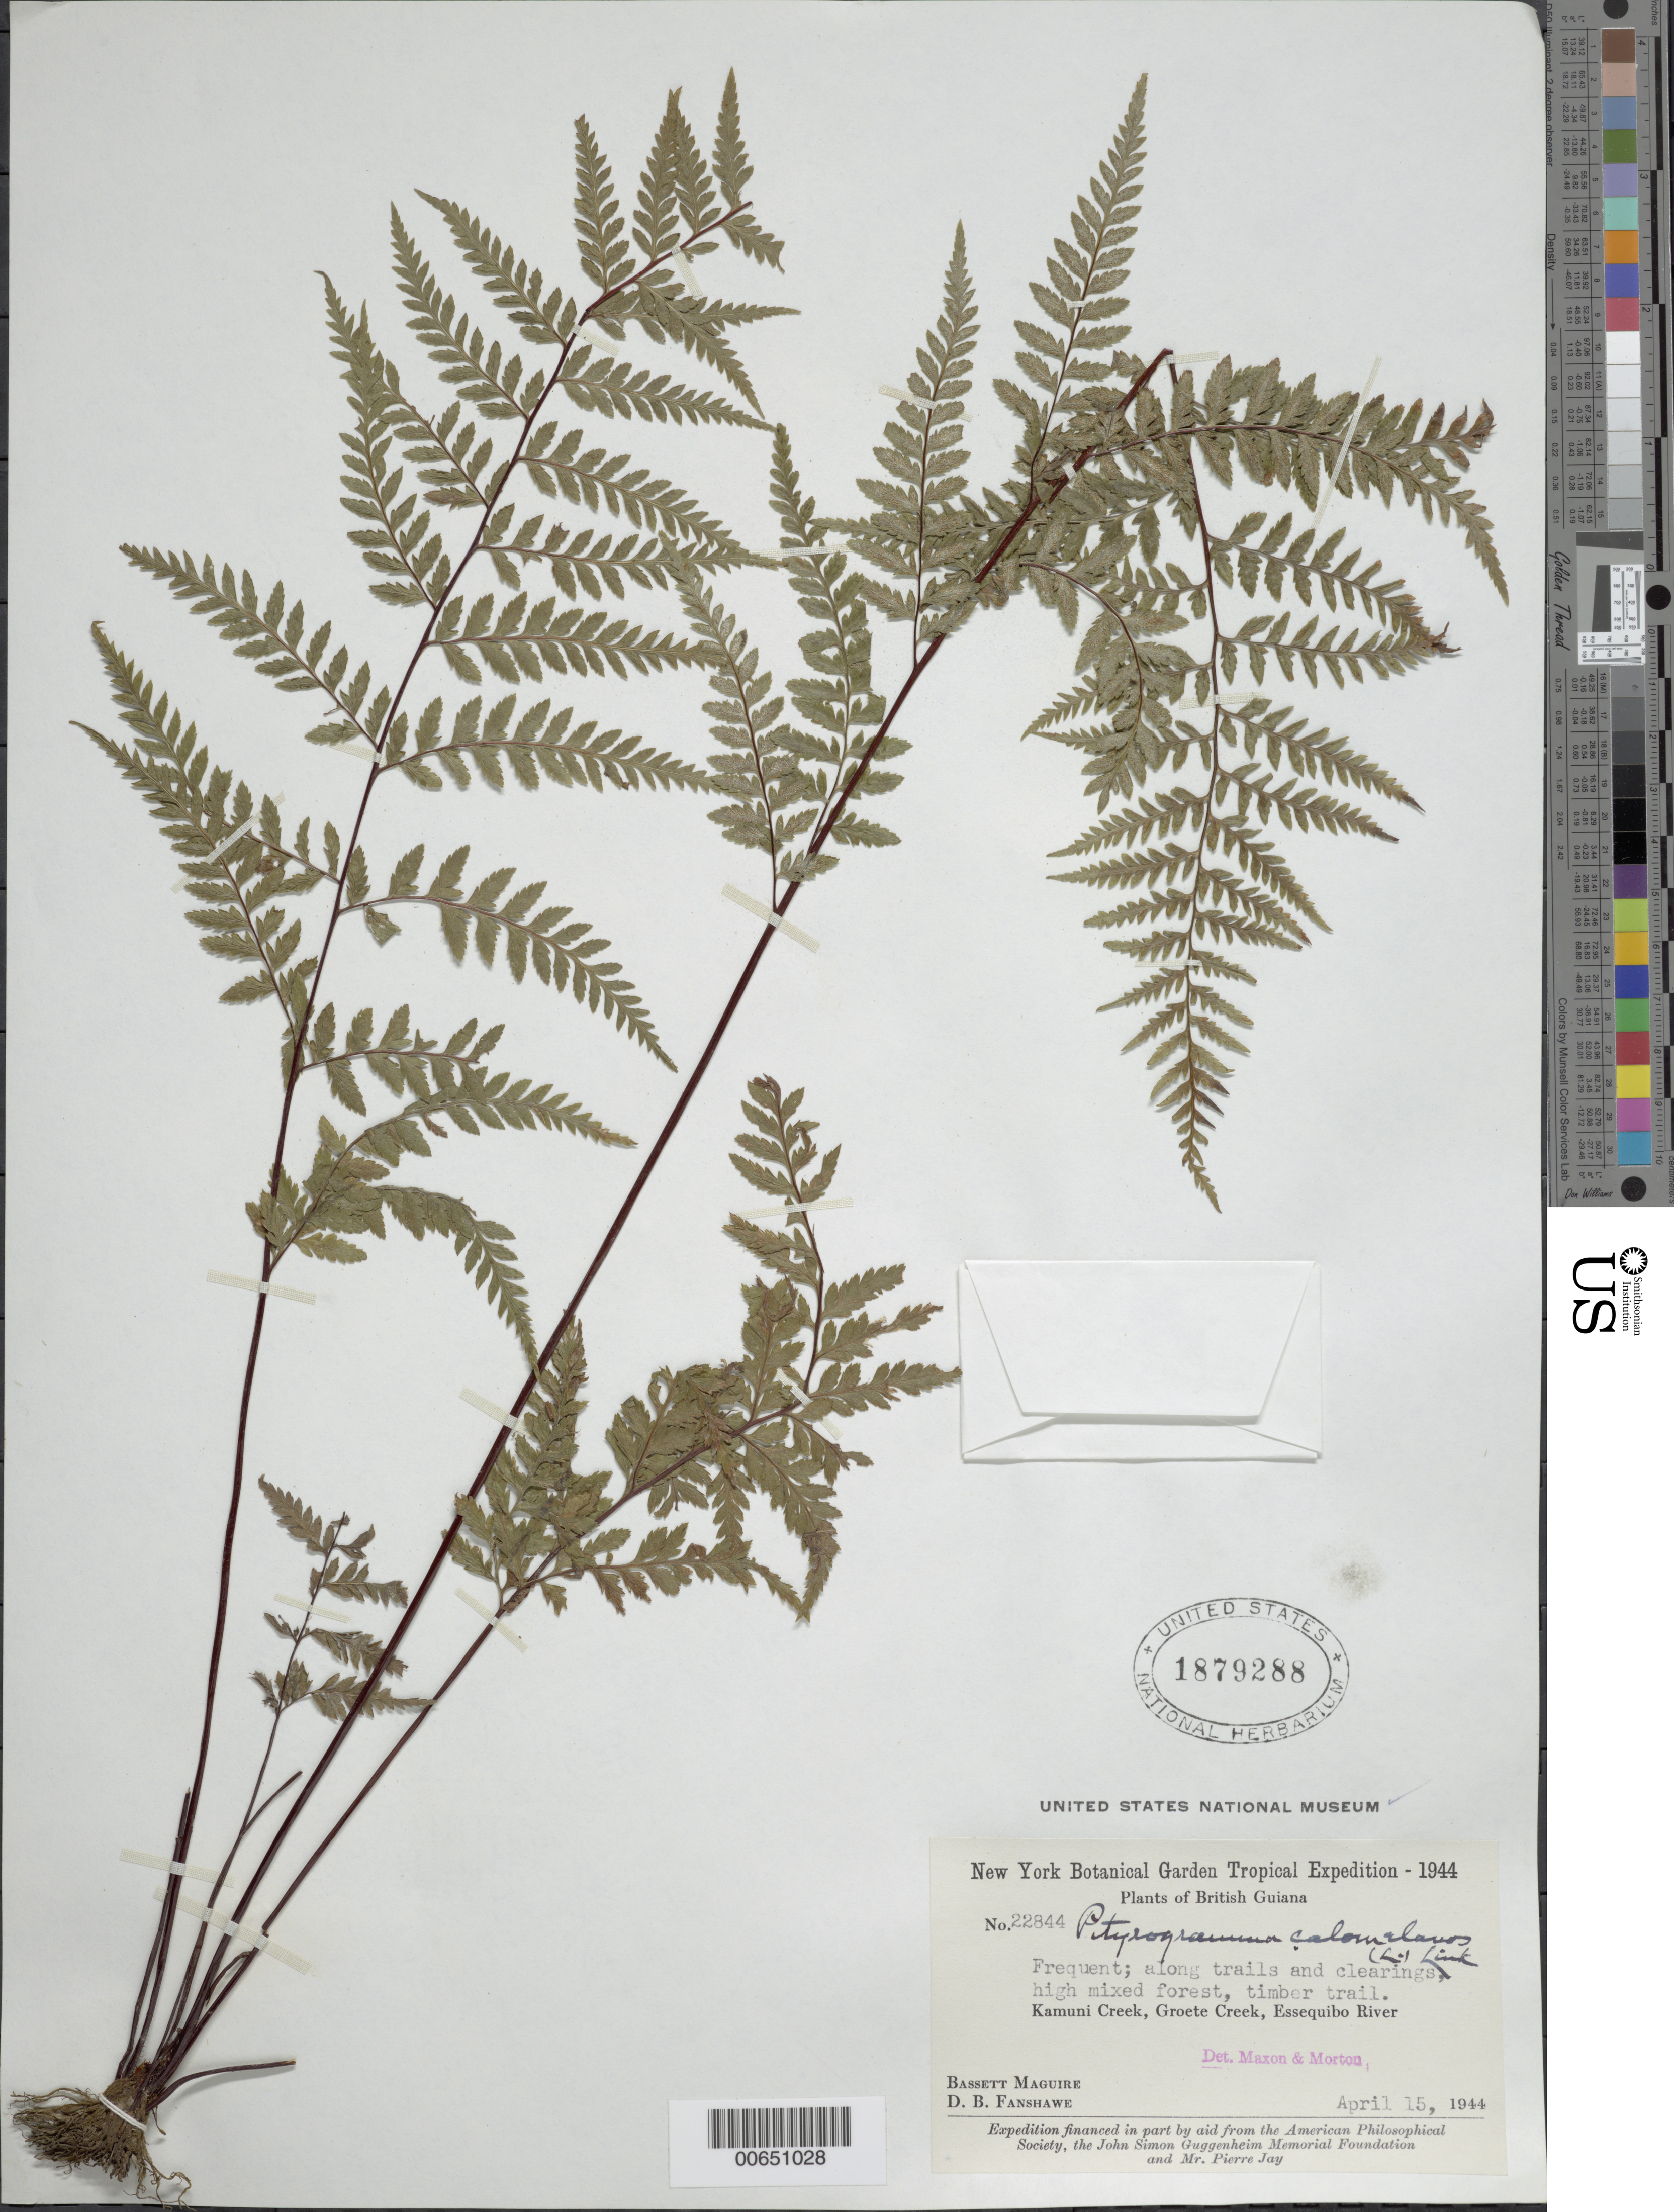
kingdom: Plantae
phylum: Tracheophyta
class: Polypodiopsida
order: Polypodiales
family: Pteridaceae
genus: Pityrogramma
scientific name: Pityrogramma calomelanos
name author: (L.) Link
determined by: Maxon, W. R.; Morton, C. V.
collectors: B. Maguire & D. B. Fanshawe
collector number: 22844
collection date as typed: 15-Apr-44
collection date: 1944-04-15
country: Guyana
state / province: Essequibo Isl-W. Demerara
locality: Kamuni Creek, Groete Creek, Essequibo River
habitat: High mixed forest on timber trail & clearings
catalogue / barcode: US 1879288